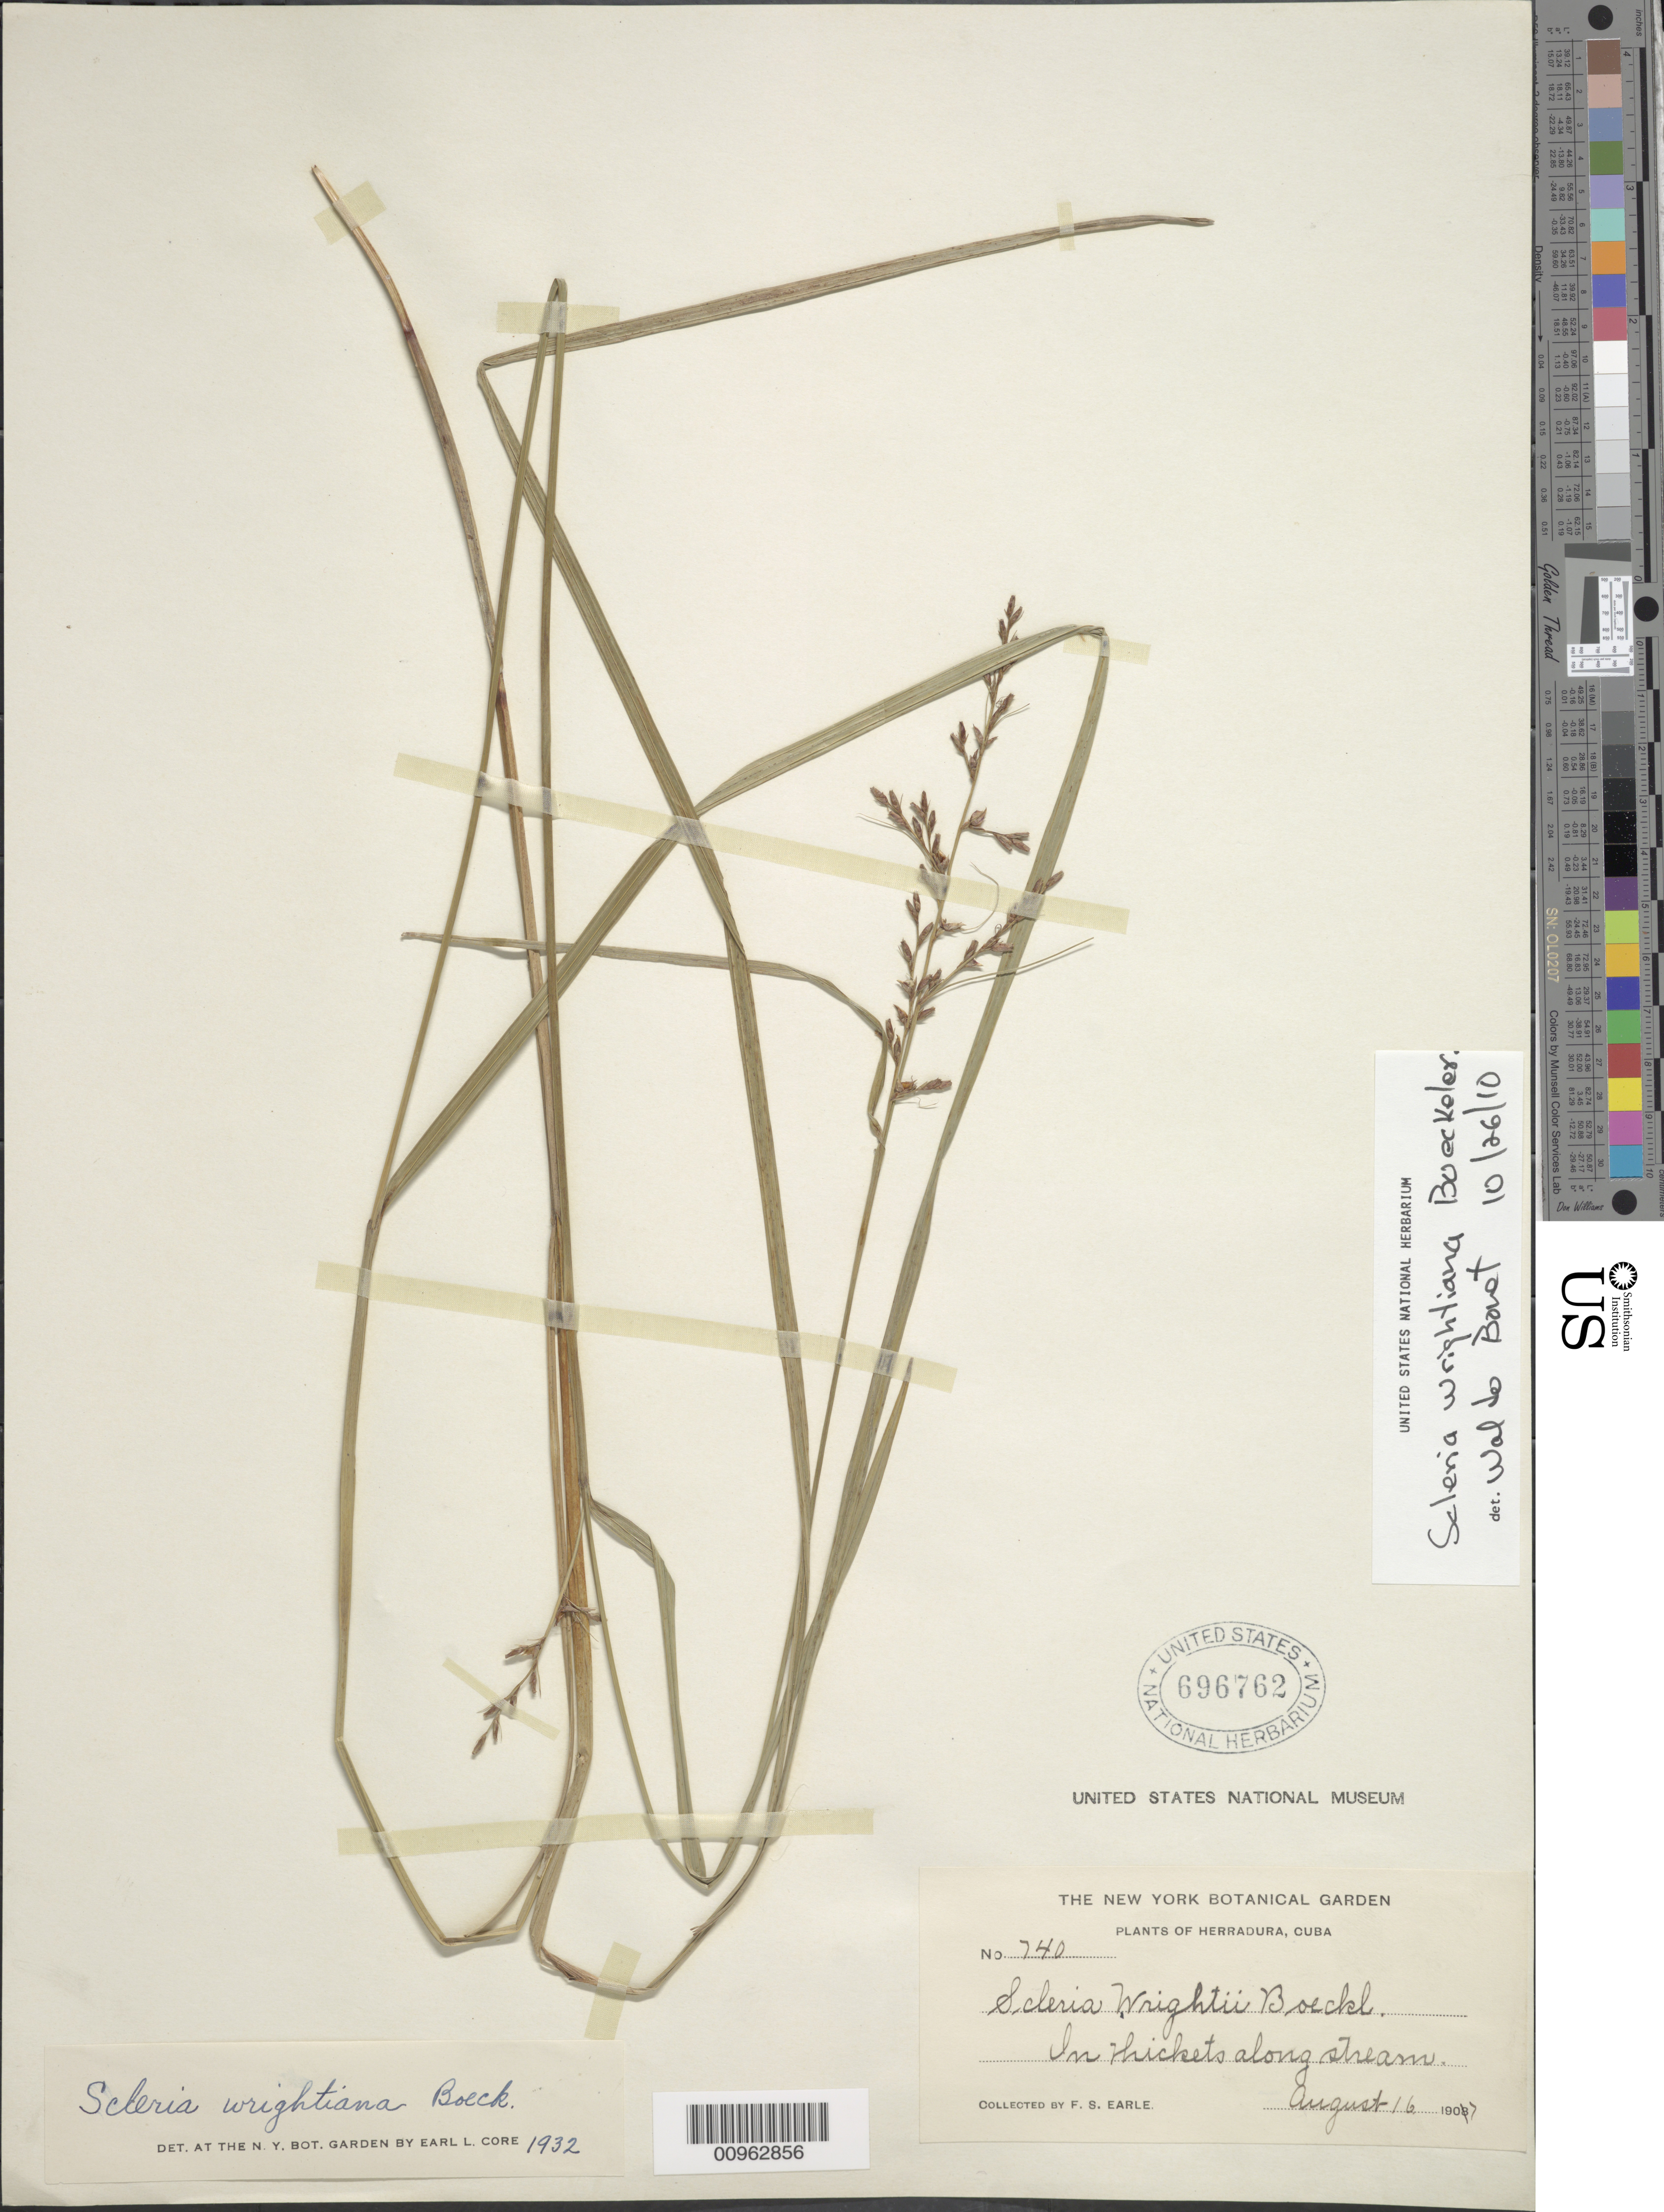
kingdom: Plantae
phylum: Tracheophyta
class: Liliopsida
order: Poales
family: Cyperaceae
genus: Scleria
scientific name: Scleria wrightiana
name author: Boeckeler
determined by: Core, E. L.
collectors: F. S. Earle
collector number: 740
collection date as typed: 16 Aug 1907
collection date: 1907-08-16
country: Cuba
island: Cuba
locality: Herradura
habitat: In thickets along stream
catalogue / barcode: US 696762